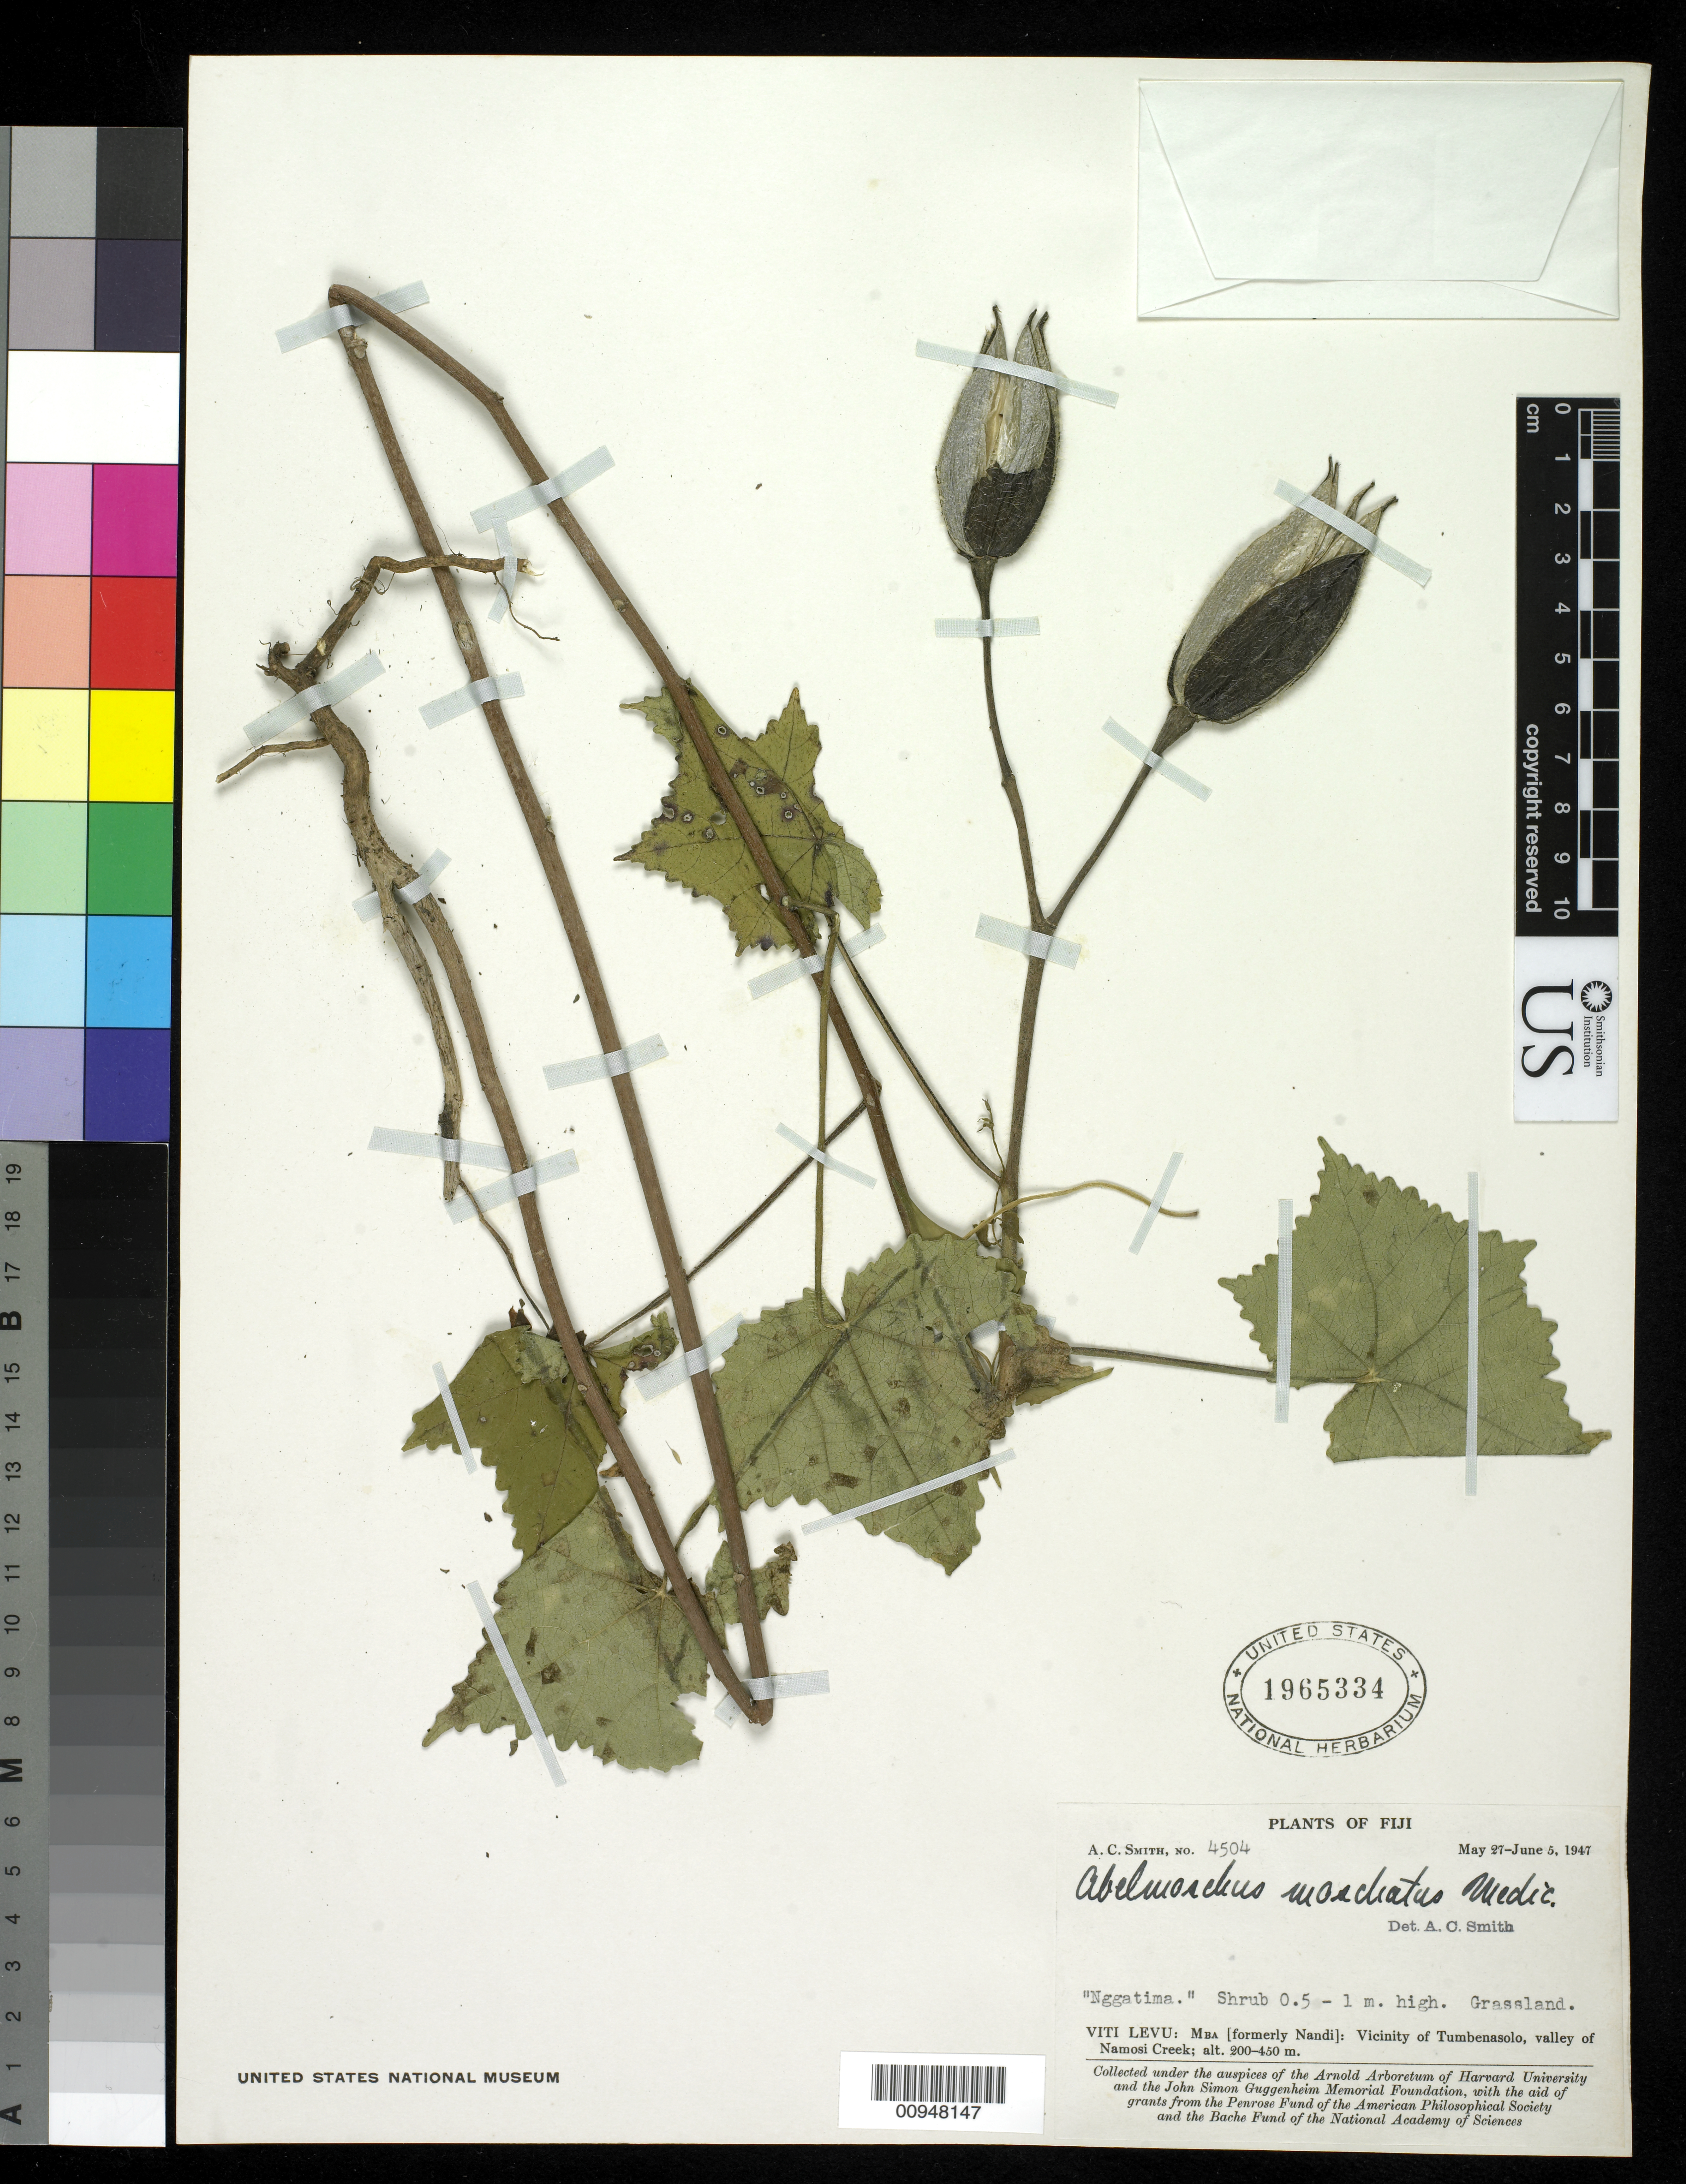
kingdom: Plantae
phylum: Tracheophyta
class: Magnoliopsida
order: Malvales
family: Malvaceae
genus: Abelmoschus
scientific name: Abelmoschus moschatus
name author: Medik.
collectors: C. A. Smith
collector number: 4504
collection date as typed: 27 May 1947 to 05 Jun 1947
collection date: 1947-05-27/1947-06-05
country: Fiji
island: Viti Levu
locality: Vicinity of Tumbenasolo, valley of Namosi Creek.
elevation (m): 200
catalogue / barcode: US 1965334